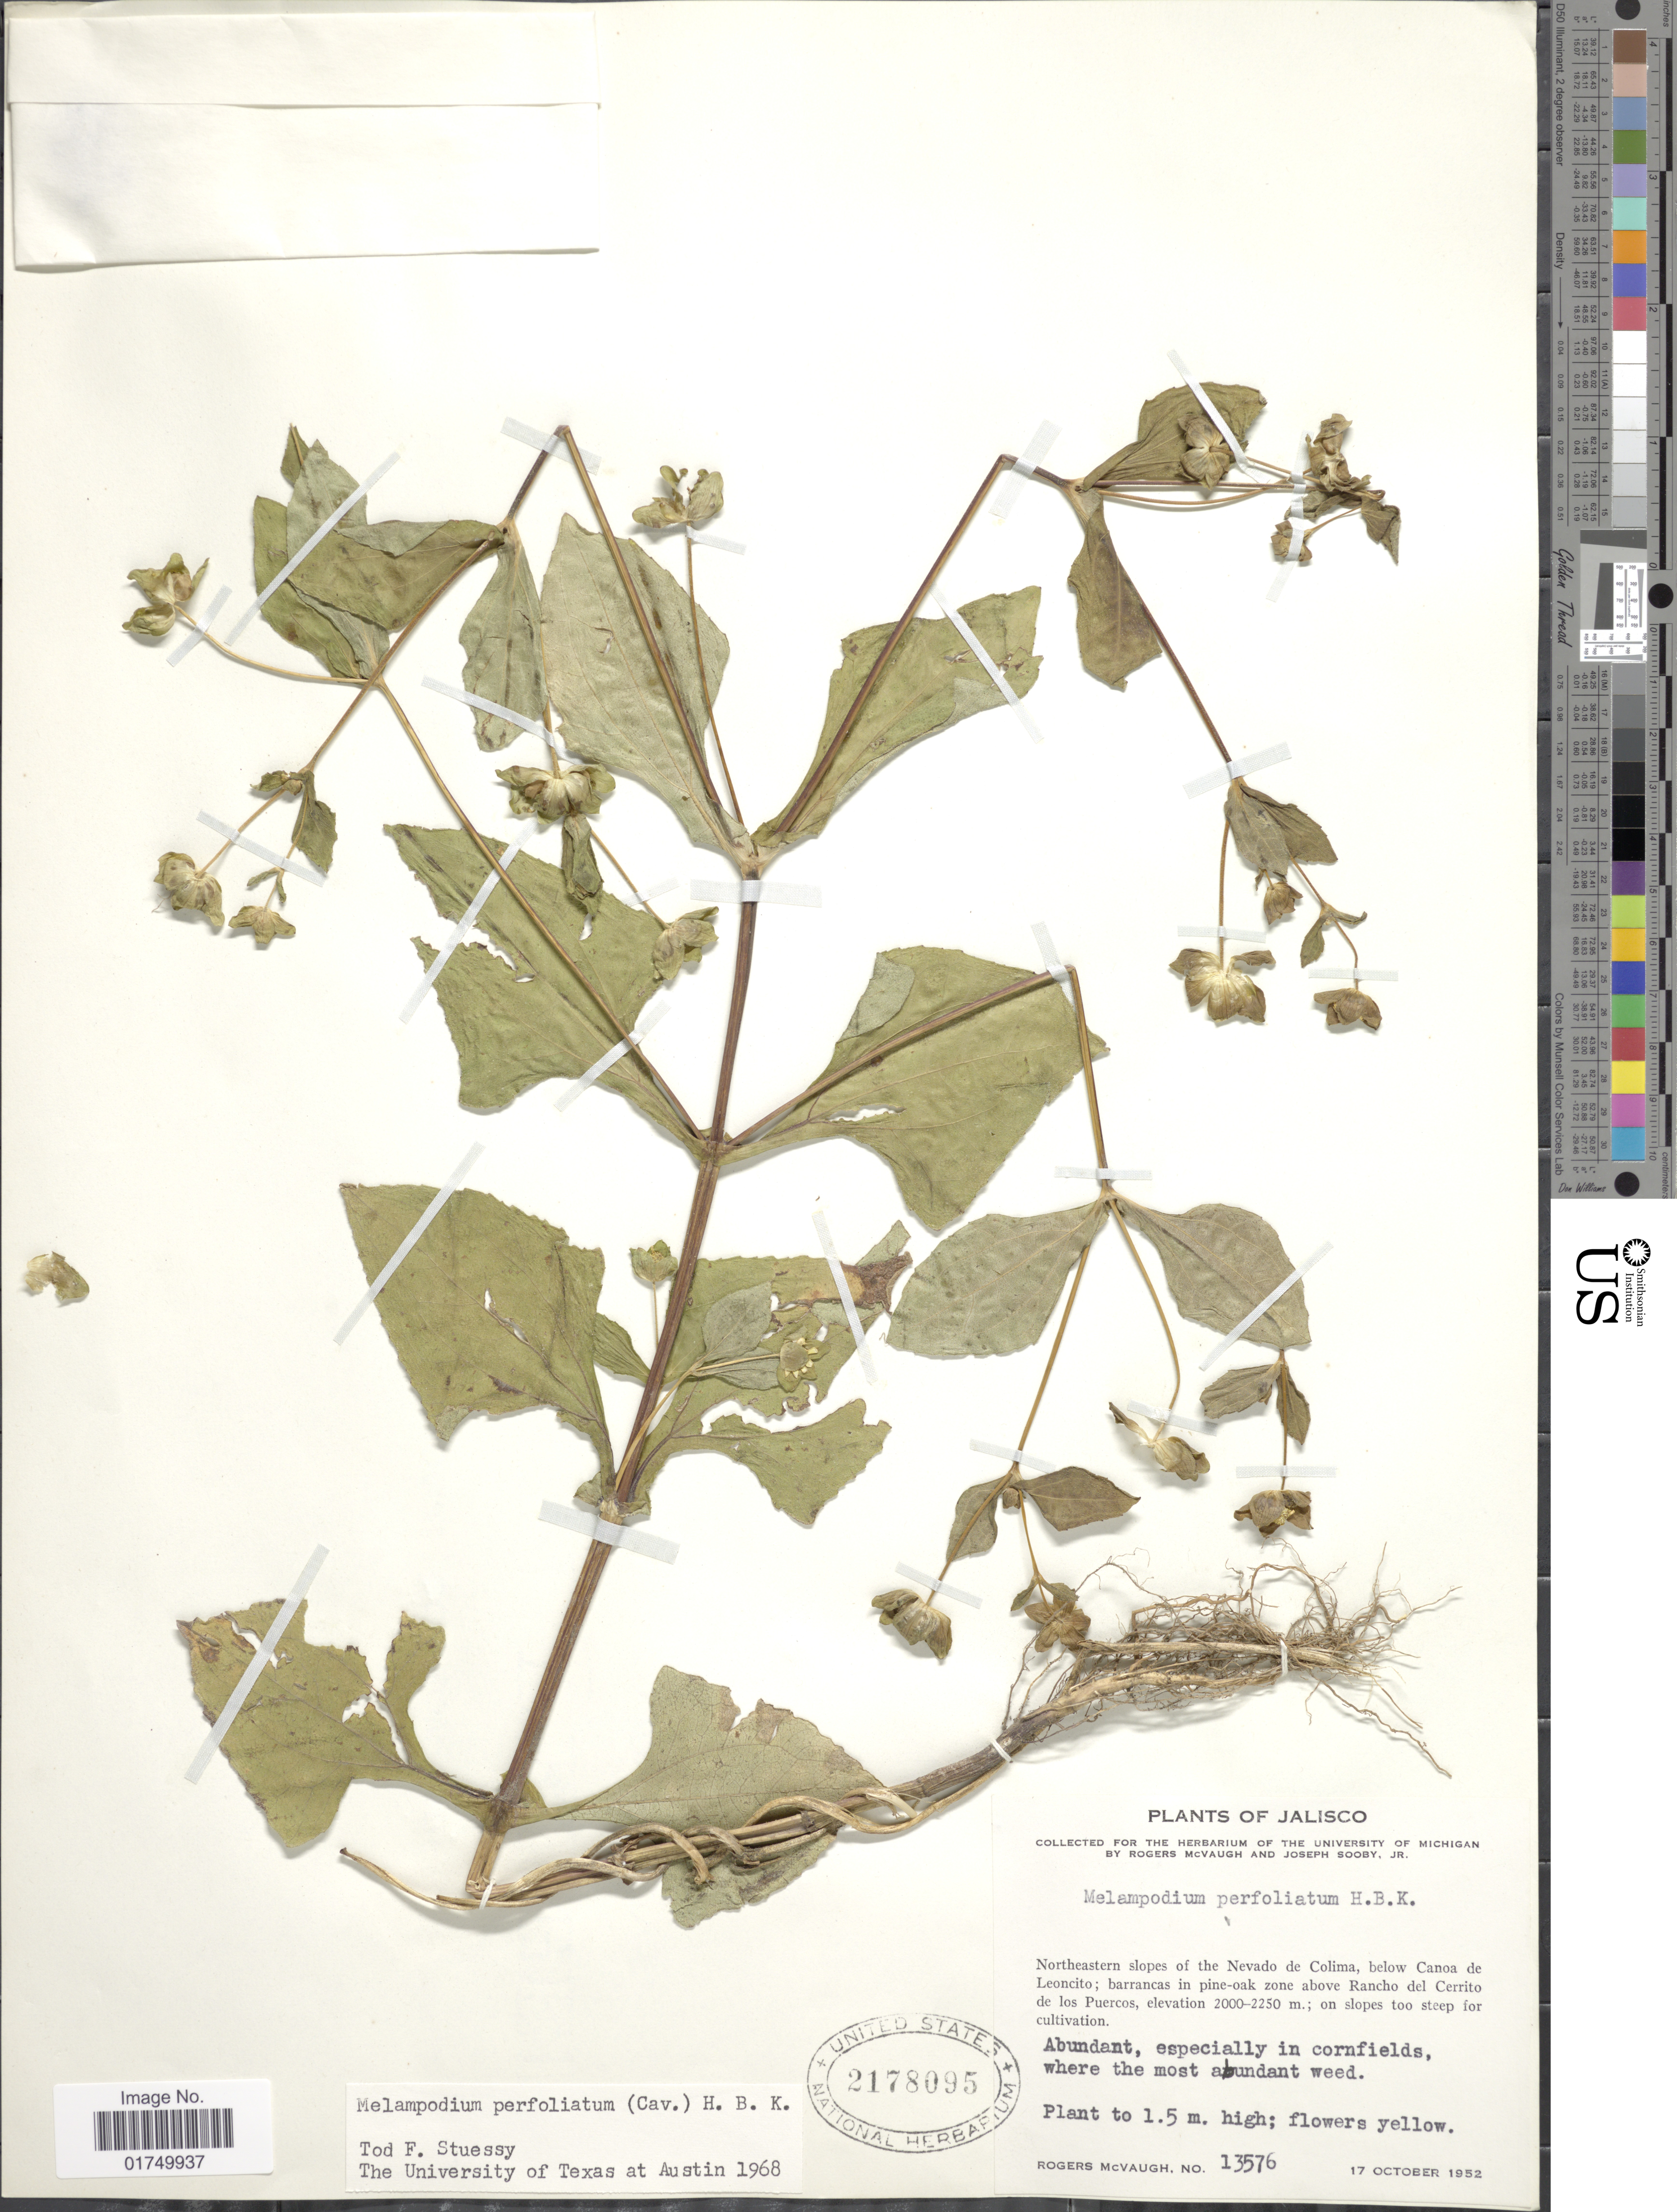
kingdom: Plantae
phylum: Tracheophyta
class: Magnoliopsida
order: Asterales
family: Asteraceae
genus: Melampodium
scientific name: Melampodium perfoliatum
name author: (Cav.) Kunth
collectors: R. McVaugh & J. Sooby Jr.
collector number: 13576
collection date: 1952-10-17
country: Mexico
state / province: Jalisco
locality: Northeastern slopes of the Nevado de Colima, below Canoa de Leoncito; barrancas in pine-oak zone above Rancho del Cerrito de los Puercos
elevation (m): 2000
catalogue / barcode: US 2178095